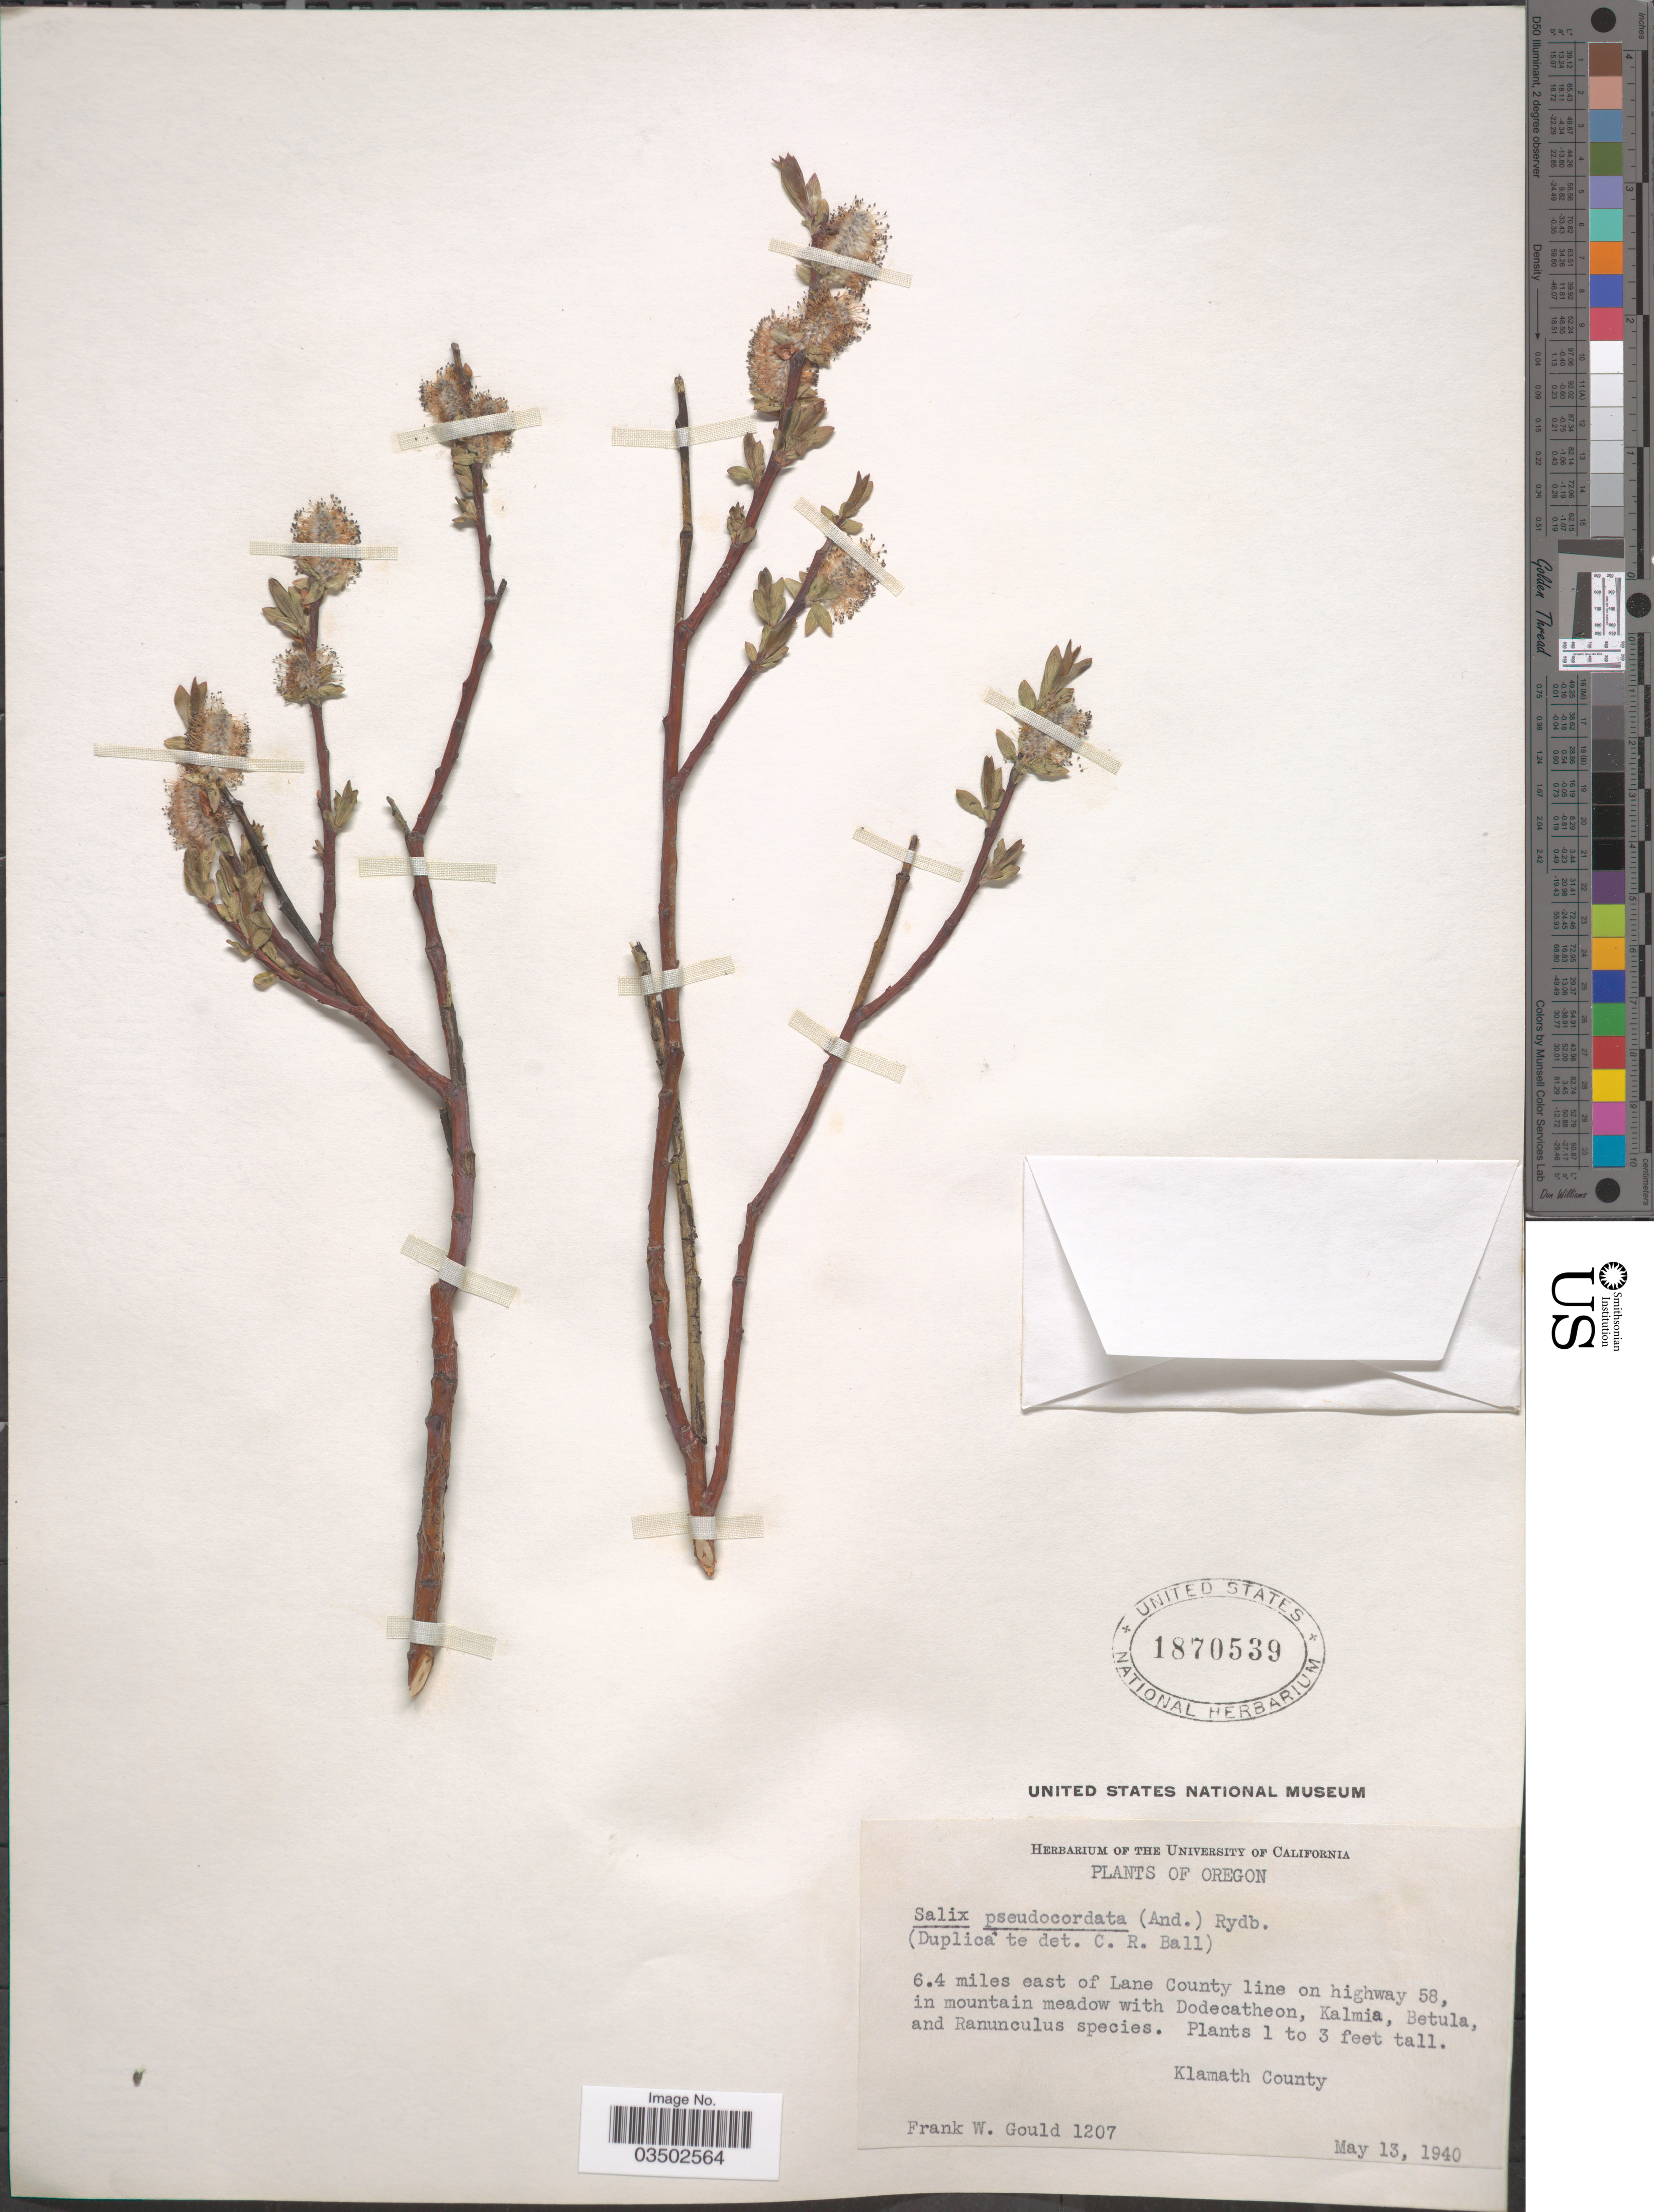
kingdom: Plantae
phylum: Tracheophyta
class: Magnoliopsida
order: Malpighiales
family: Salicaceae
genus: Salix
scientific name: Salix pseudocordata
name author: (Andersson) Andersson ex Rydb.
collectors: F. W. Gould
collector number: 1207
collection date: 1940-05-13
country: United States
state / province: Oregon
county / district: Klamath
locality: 6.4 miles east of Lane County line on highway 58, in mountain meadow. Klamath County.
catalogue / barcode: US 1870539